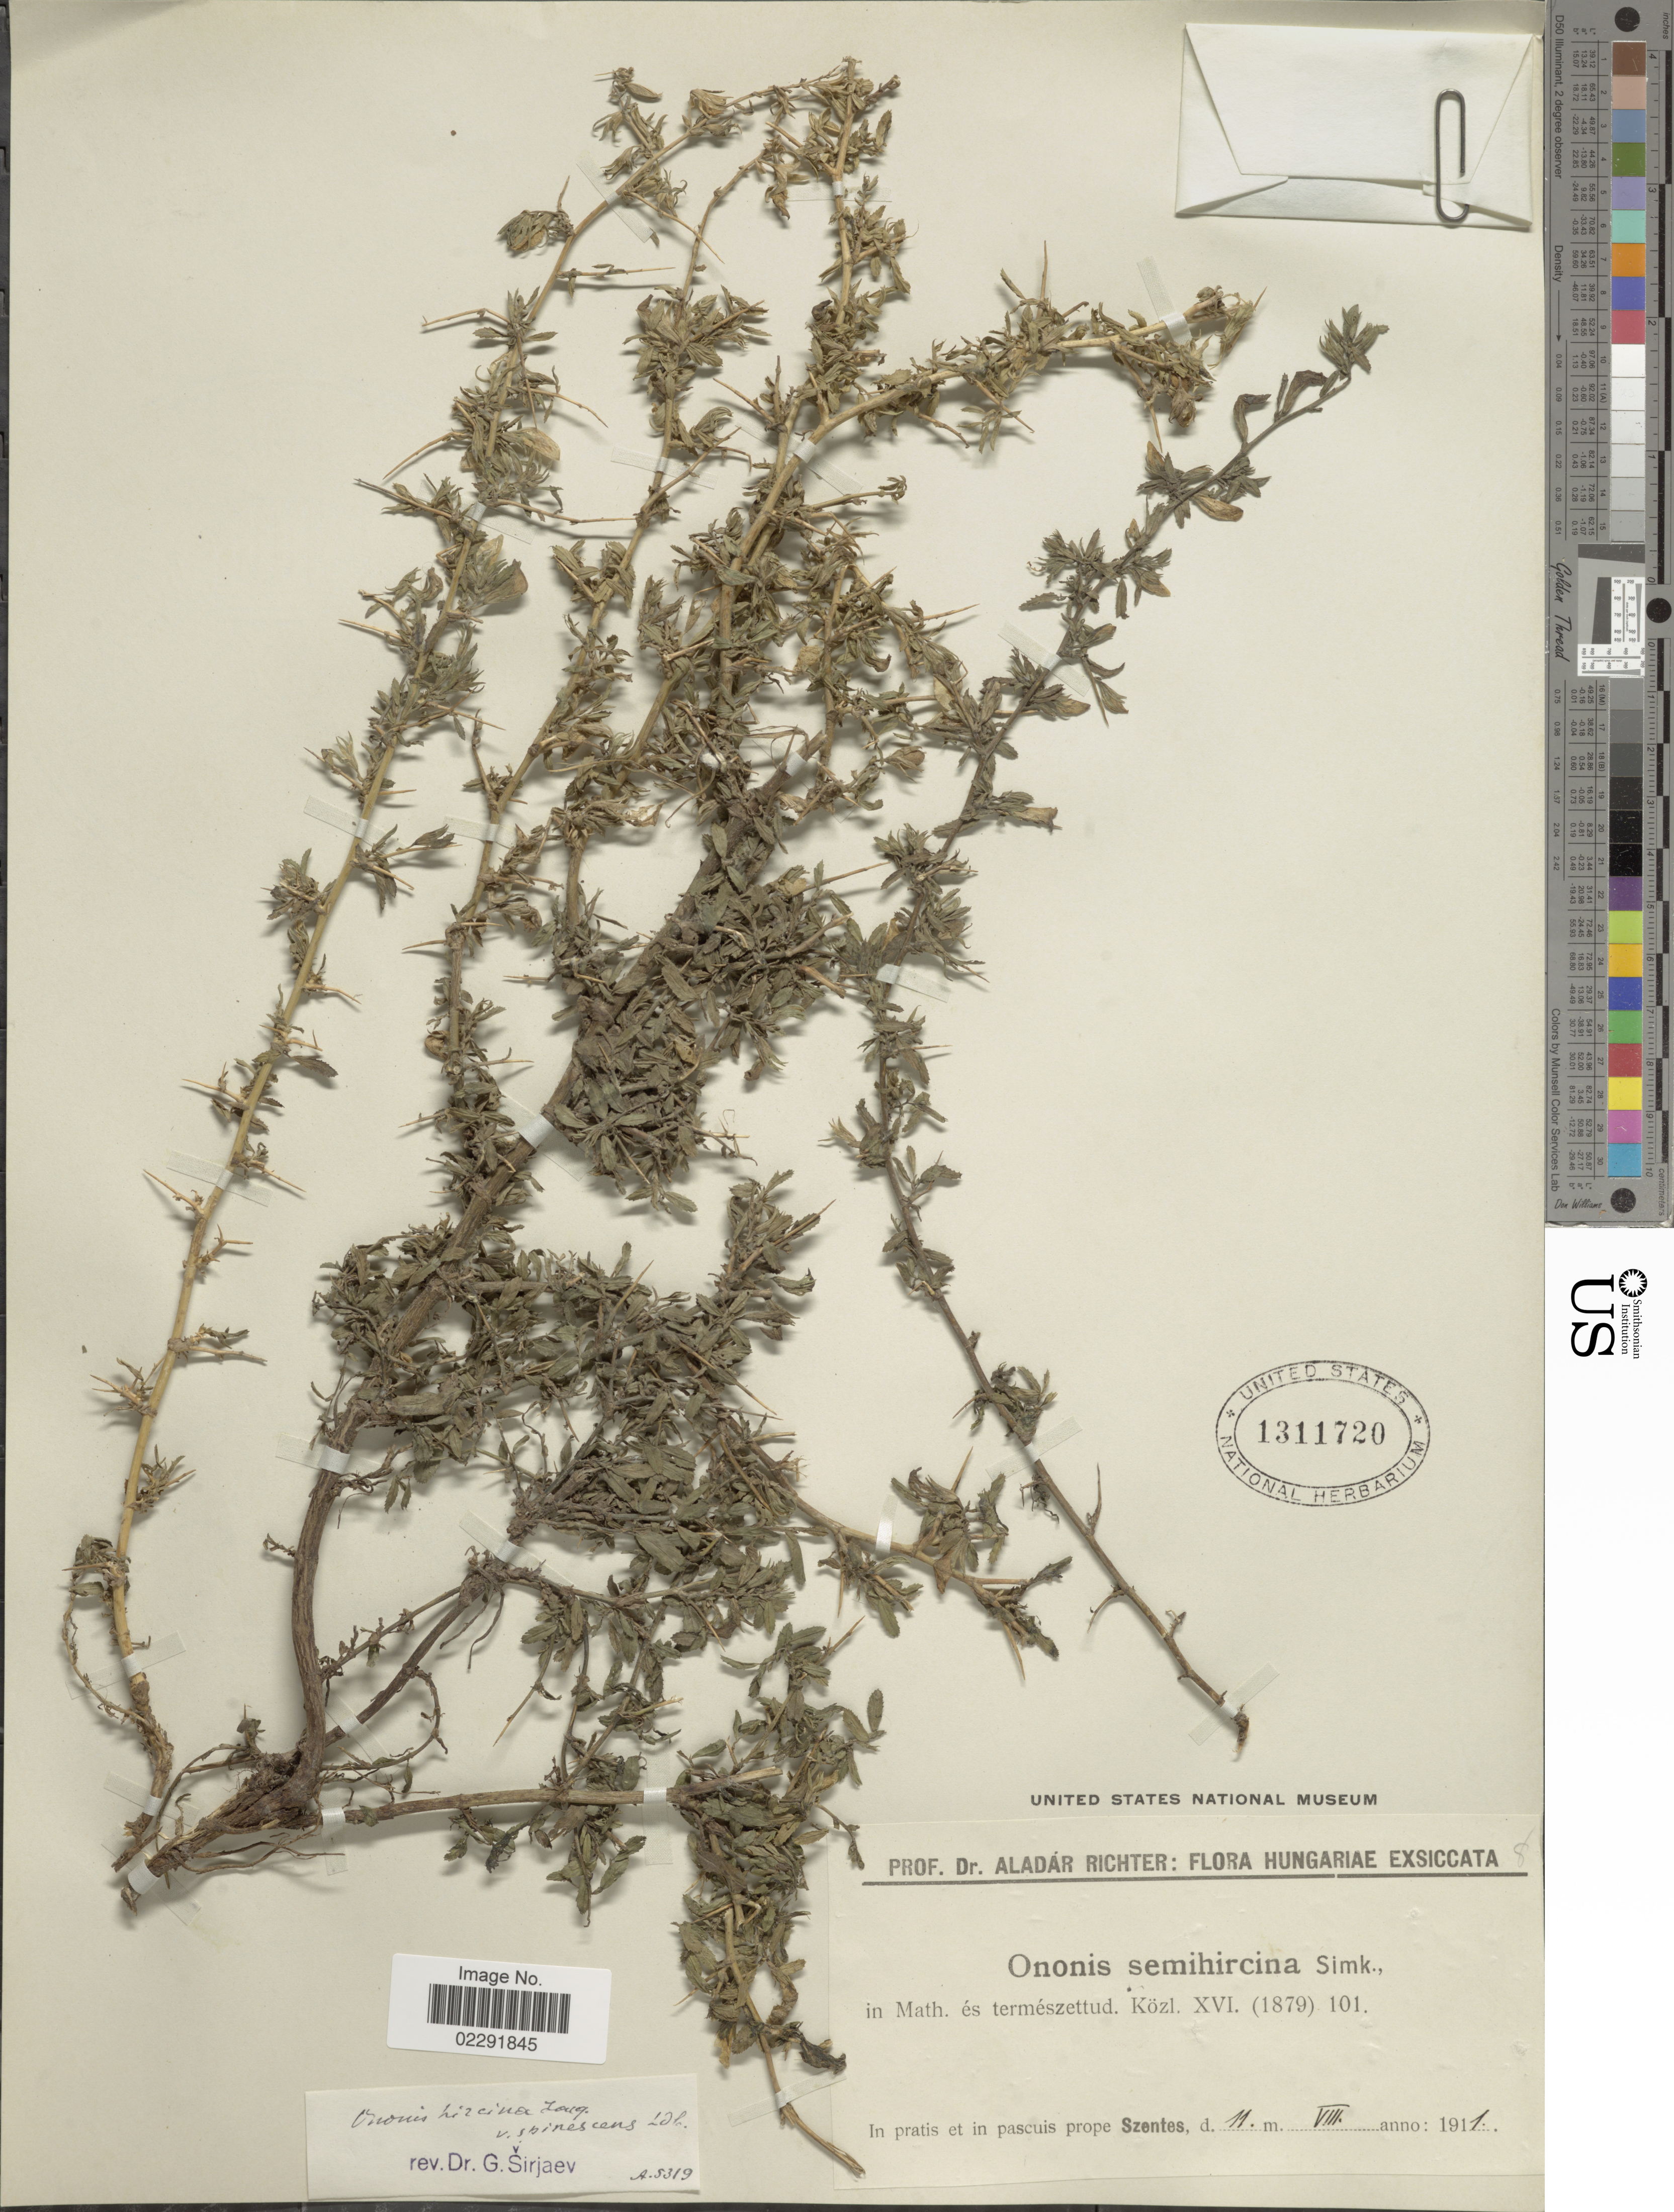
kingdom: Plantae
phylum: Tracheophyta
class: Magnoliopsida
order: Fabales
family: Fabaceae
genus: Ononis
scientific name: Ononis hircina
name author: Jacq.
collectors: A. Richter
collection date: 1911-08-11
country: Hungary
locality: Hungariae, in Math. es termeszettud, Kozl, in pratis et in pascuis prope Szentes.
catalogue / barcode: US 1311720